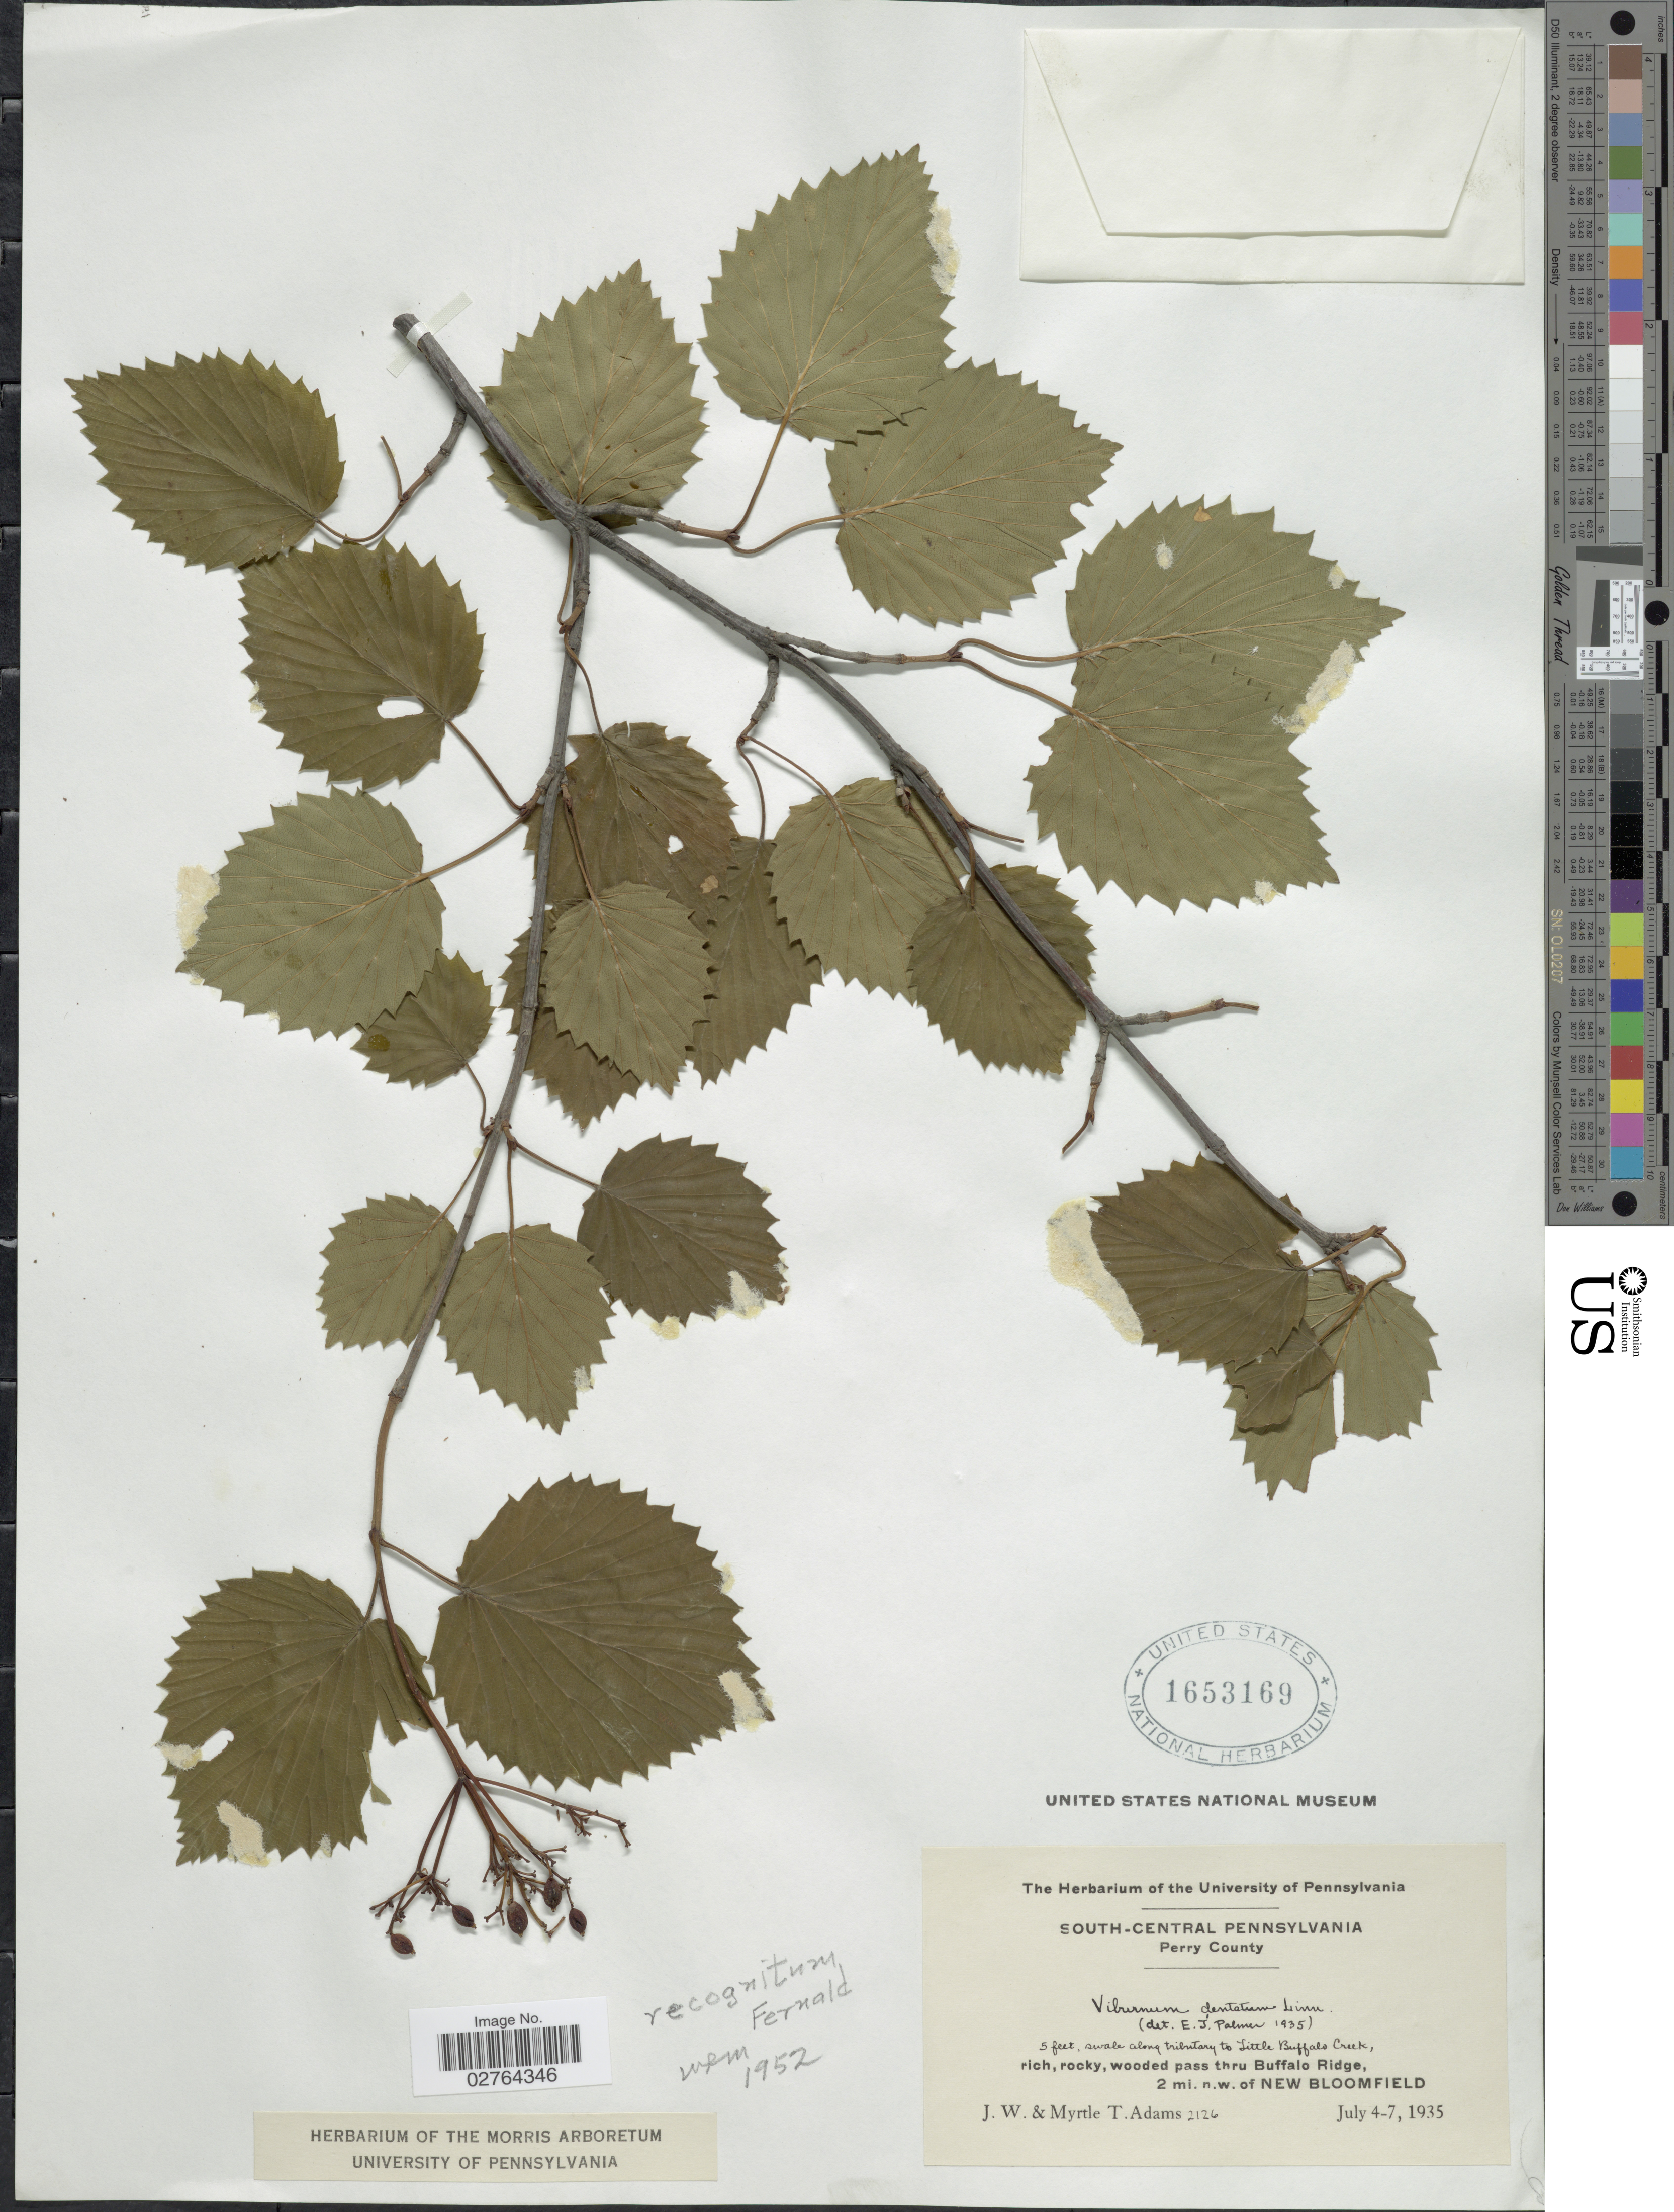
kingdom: Plantae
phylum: Tracheophyta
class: Magnoliopsida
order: Dipsacales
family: Viburnaceae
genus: Viburnum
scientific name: Viburnum recognitum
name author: Fernald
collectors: J. Adams & M. T. Adams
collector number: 2126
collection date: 1935-07-04/1935-07-07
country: United States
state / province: Pennsylvania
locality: South-Central Pennsylvania. Perry County. 5 feet, swale along tributary to Little Buffalo Creek, rich, rocky, wooded pass thru Buffalo Ridge, 2 mi. n.w. of New Bloomfield.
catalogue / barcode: US 1653169